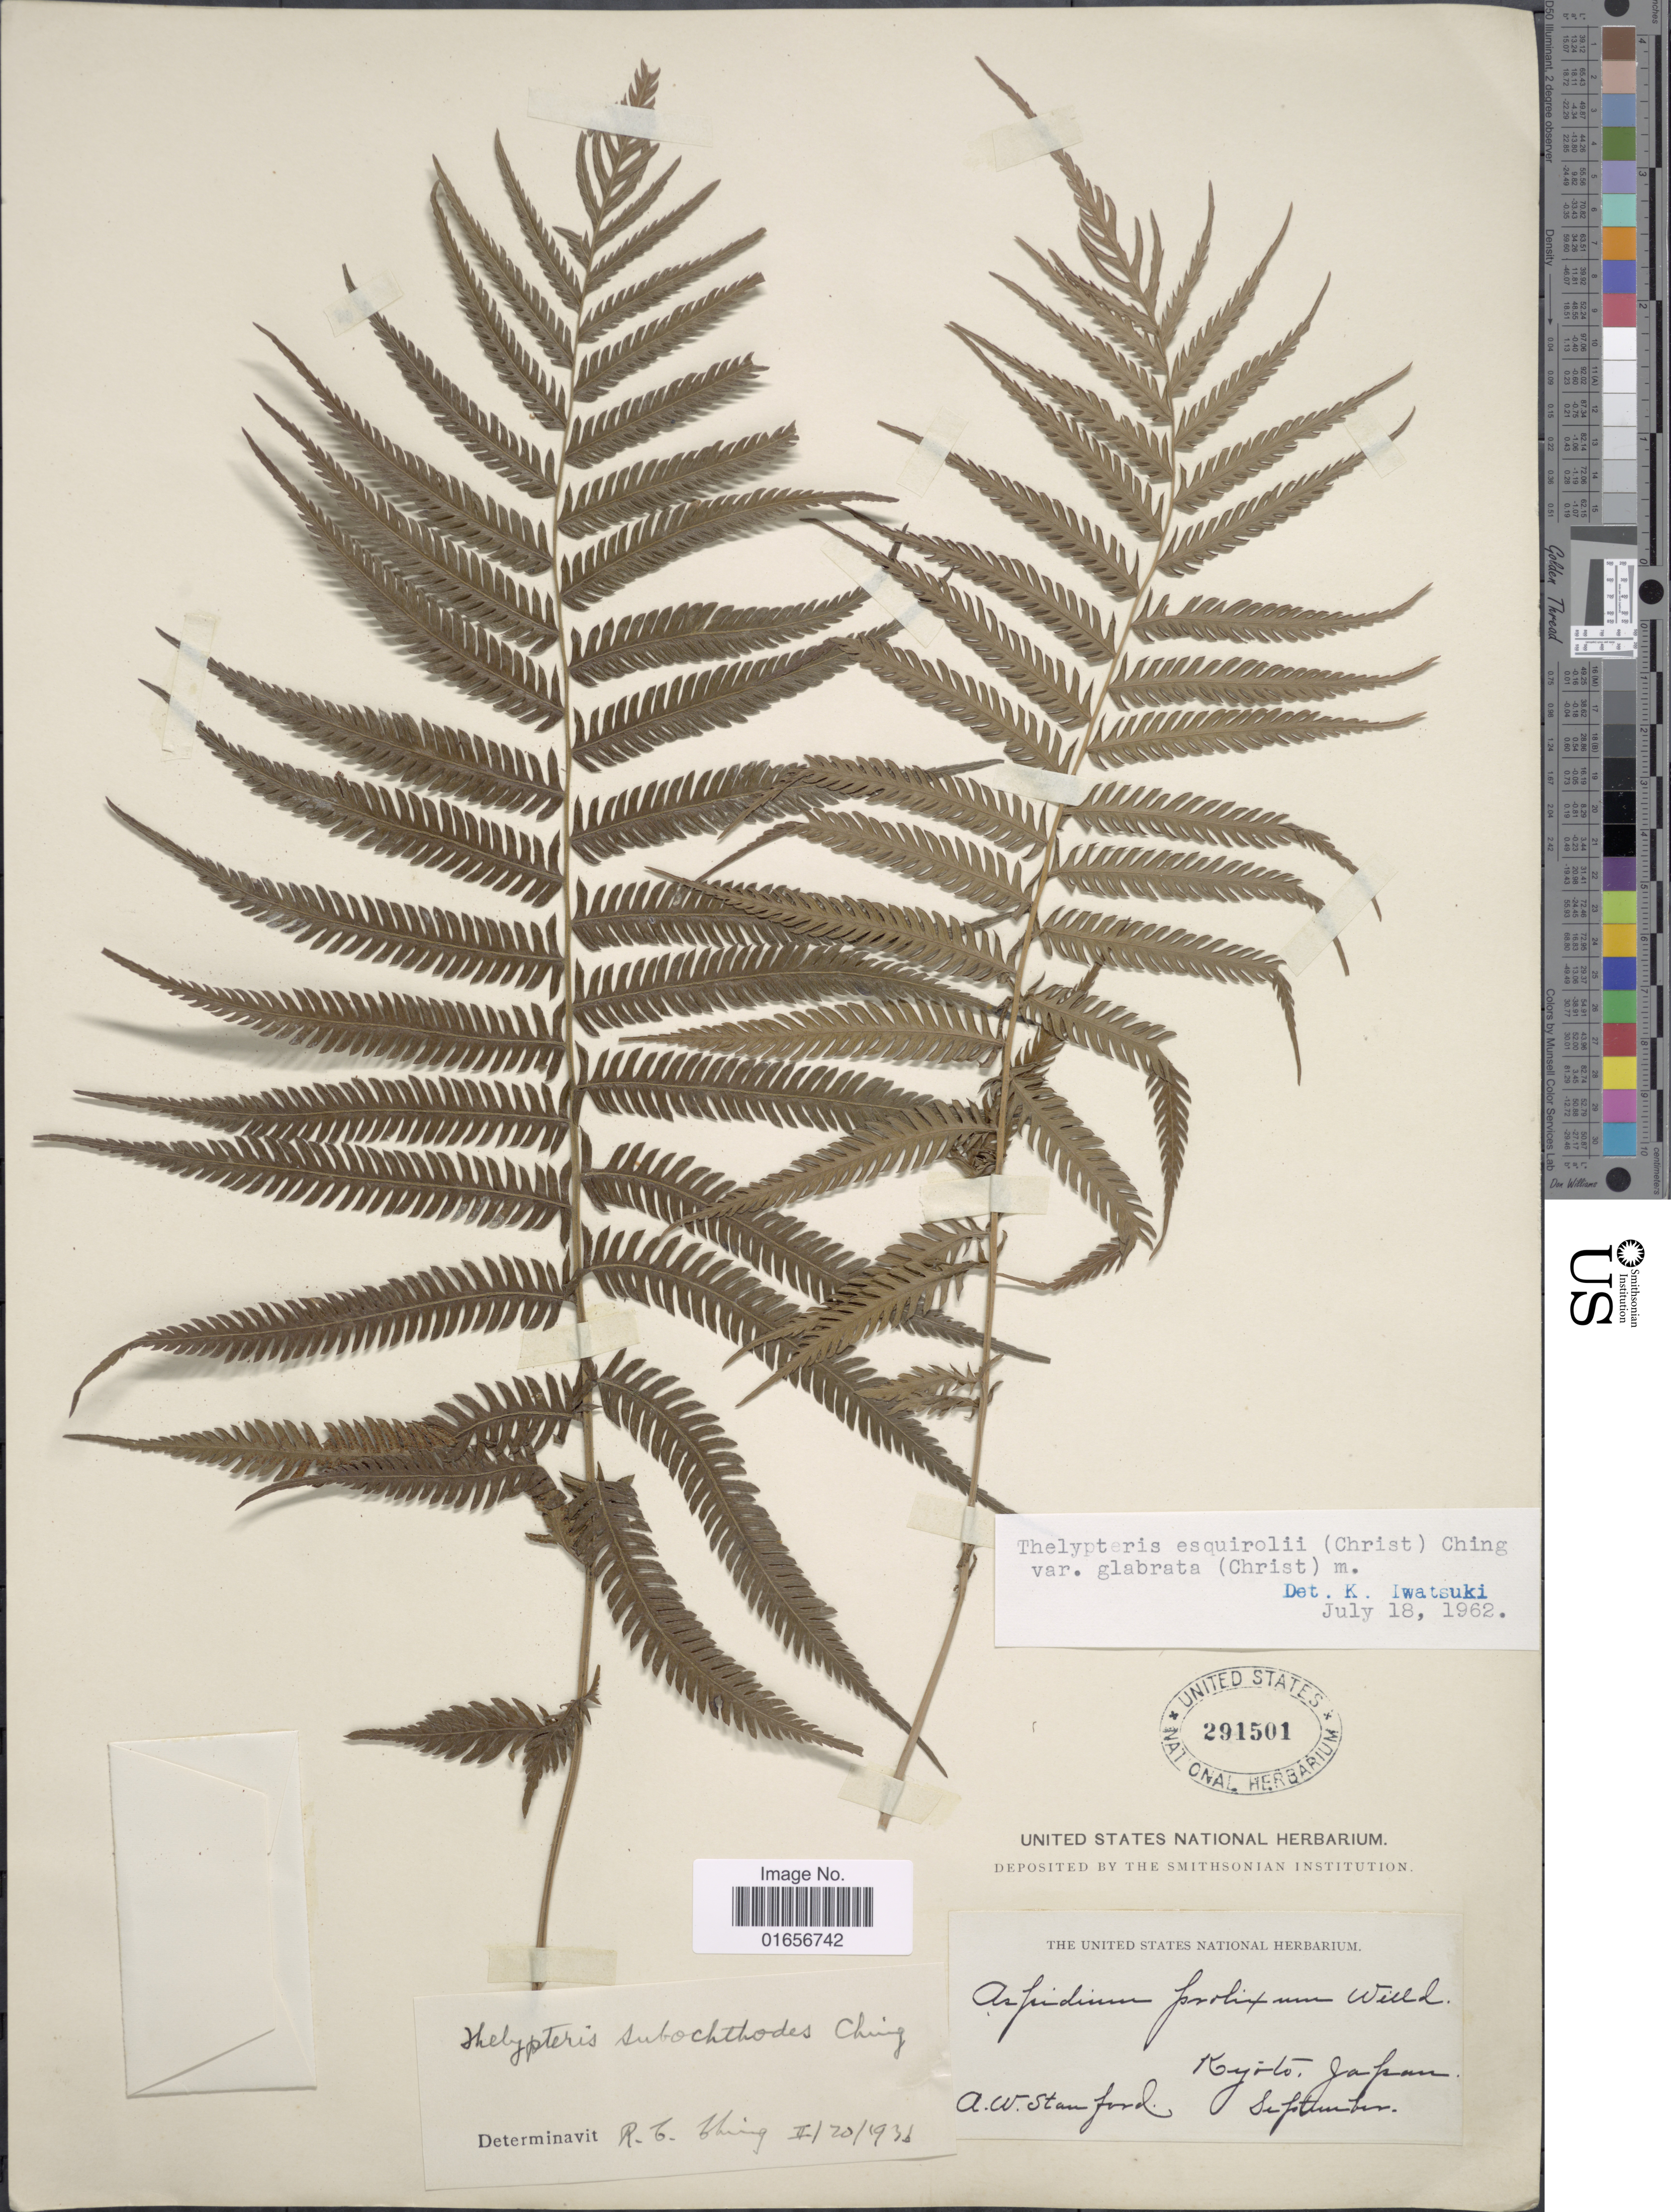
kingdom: Plantae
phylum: Tracheophyta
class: Polypodiopsida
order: Polypodiales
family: Thelypteridaceae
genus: Pseudocyclosorus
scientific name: Pseudocyclosorus esquirolii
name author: (Christ) Ching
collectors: A. Stanford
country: Japan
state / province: Kyoto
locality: Kyoto, Japan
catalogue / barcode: US 291501